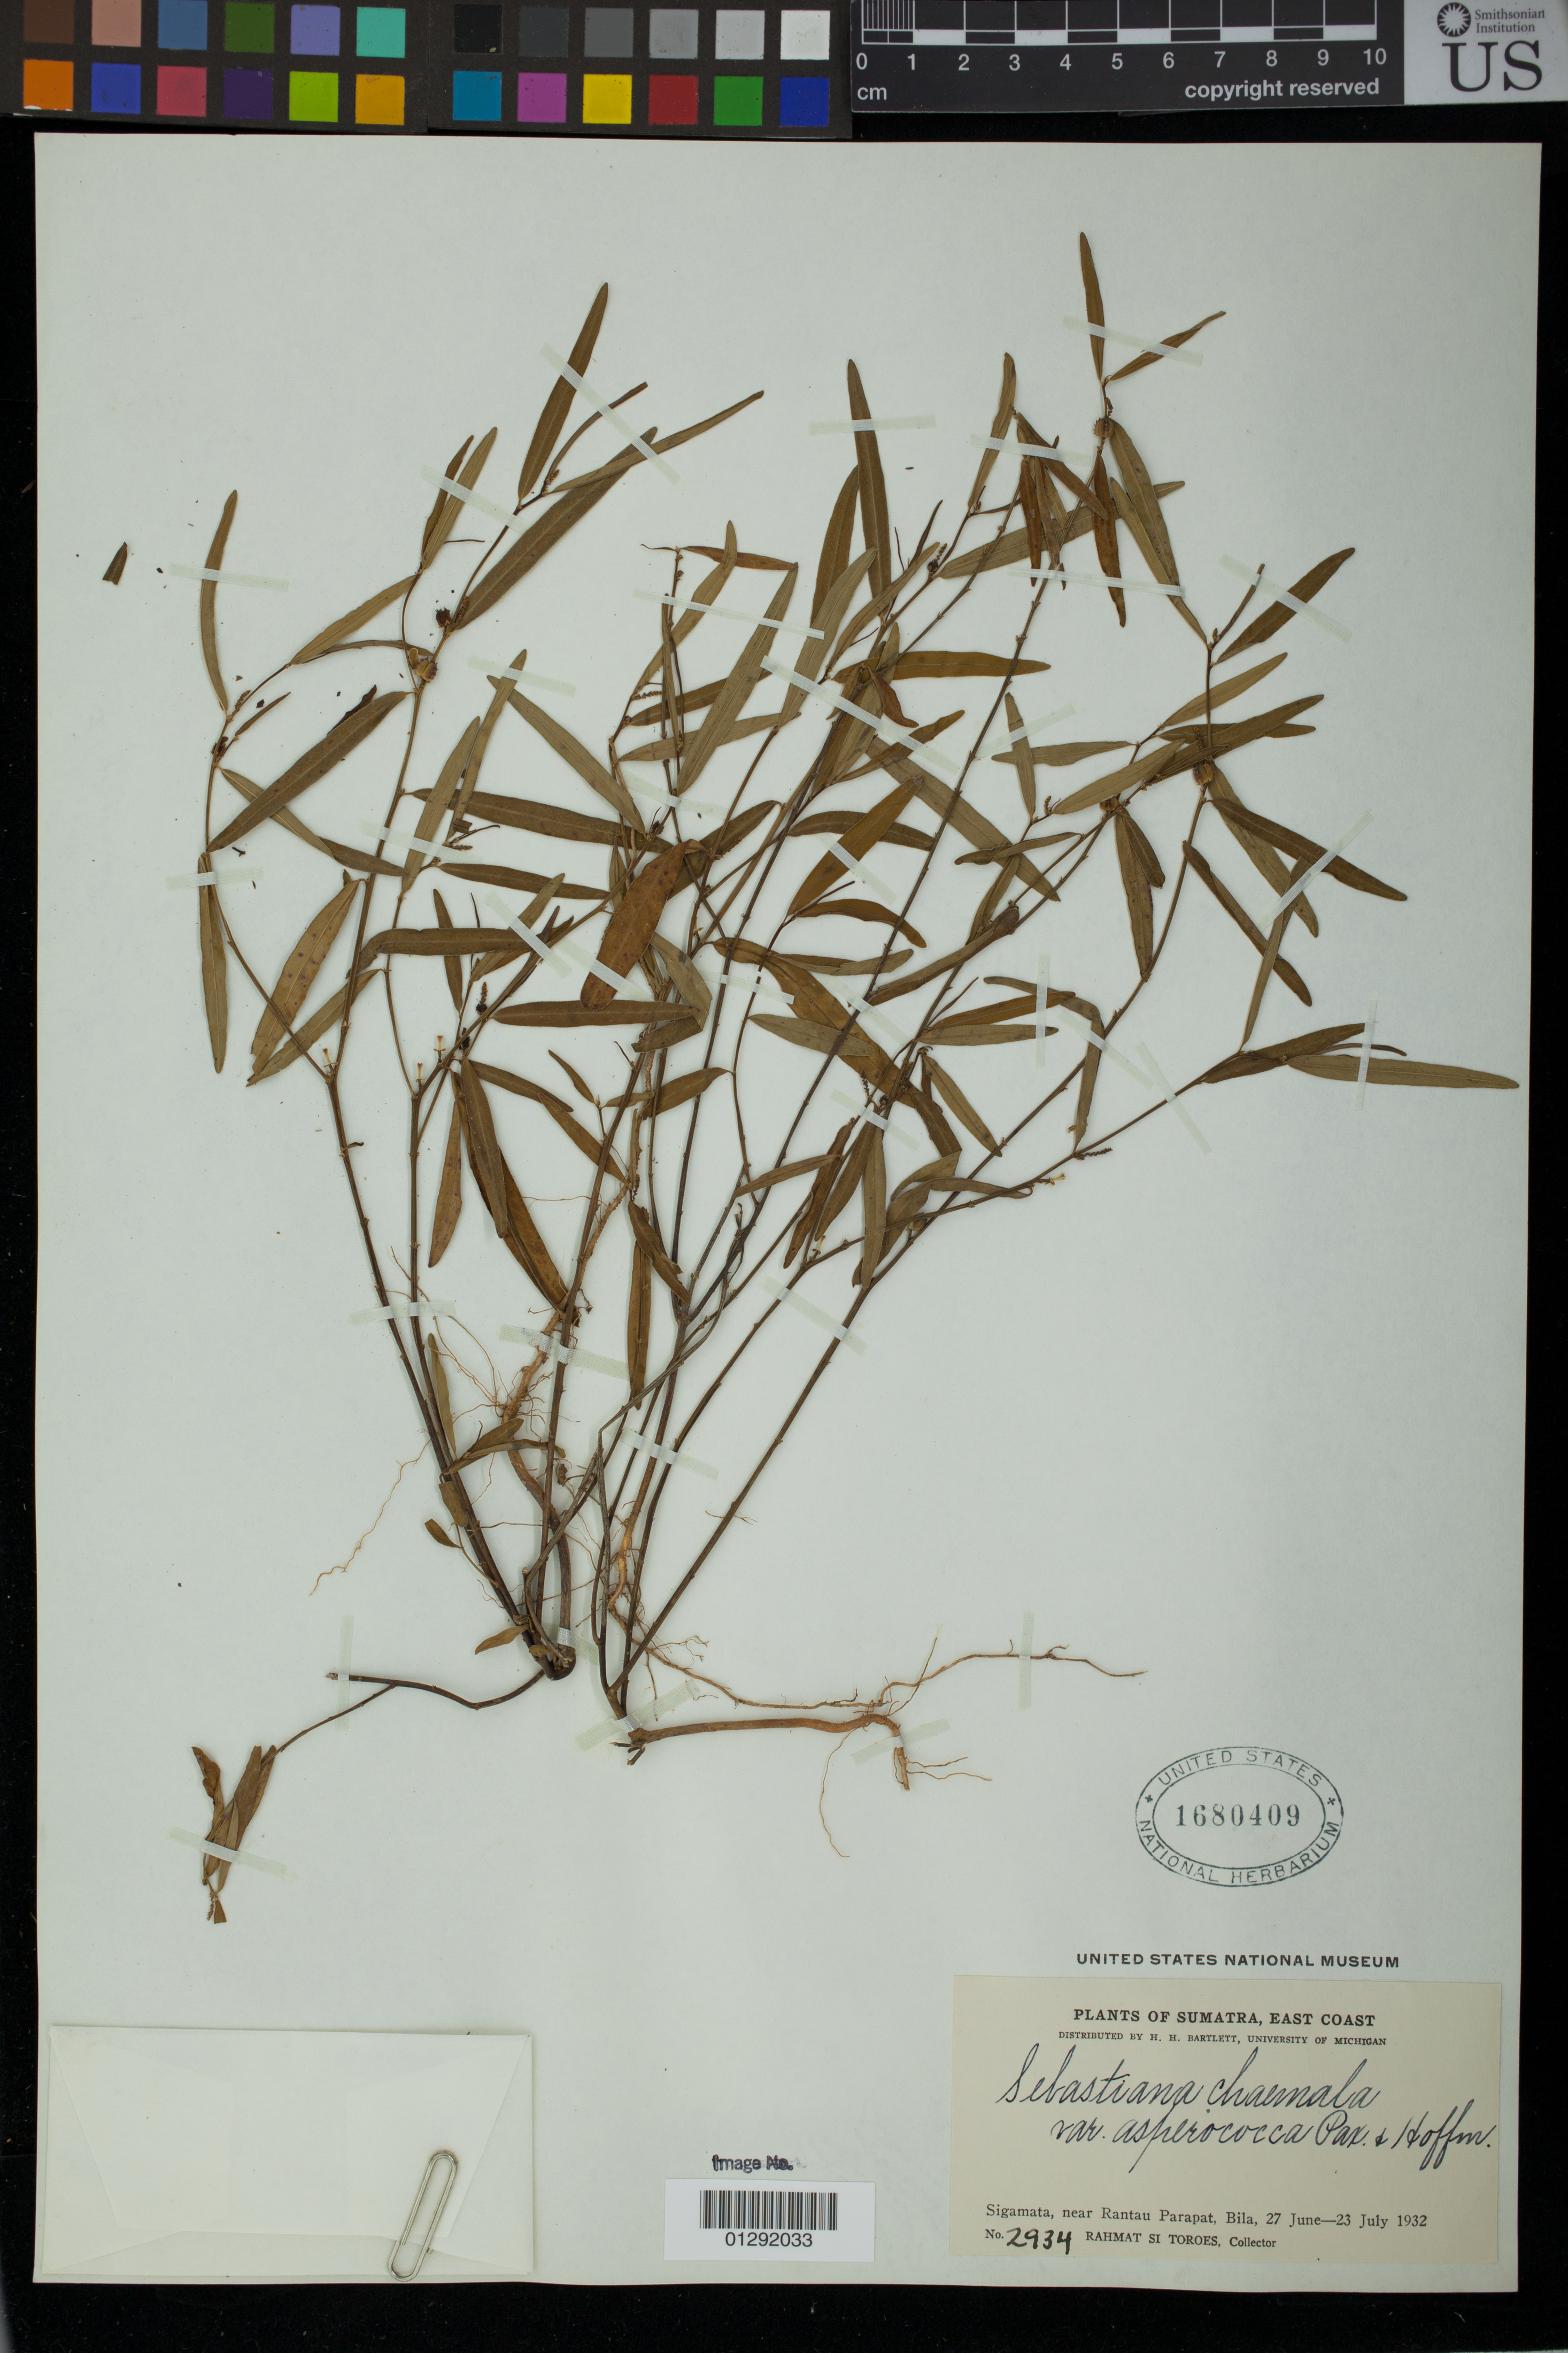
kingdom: Plantae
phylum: Tracheophyta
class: Magnoliopsida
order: Malpighiales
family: Euphorbiaceae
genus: Sebastiania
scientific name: Sebastiania chamaelea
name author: (L.) Müll. Arg.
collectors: Rahmat Si Boeea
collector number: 2934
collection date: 1932-06-27/1932-07-23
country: Indonesia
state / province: Sumatra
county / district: Sumatera Utara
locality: Sumatra, East Coast. Sigmata, near Rantau Parapat, Bila.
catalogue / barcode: US 1680409